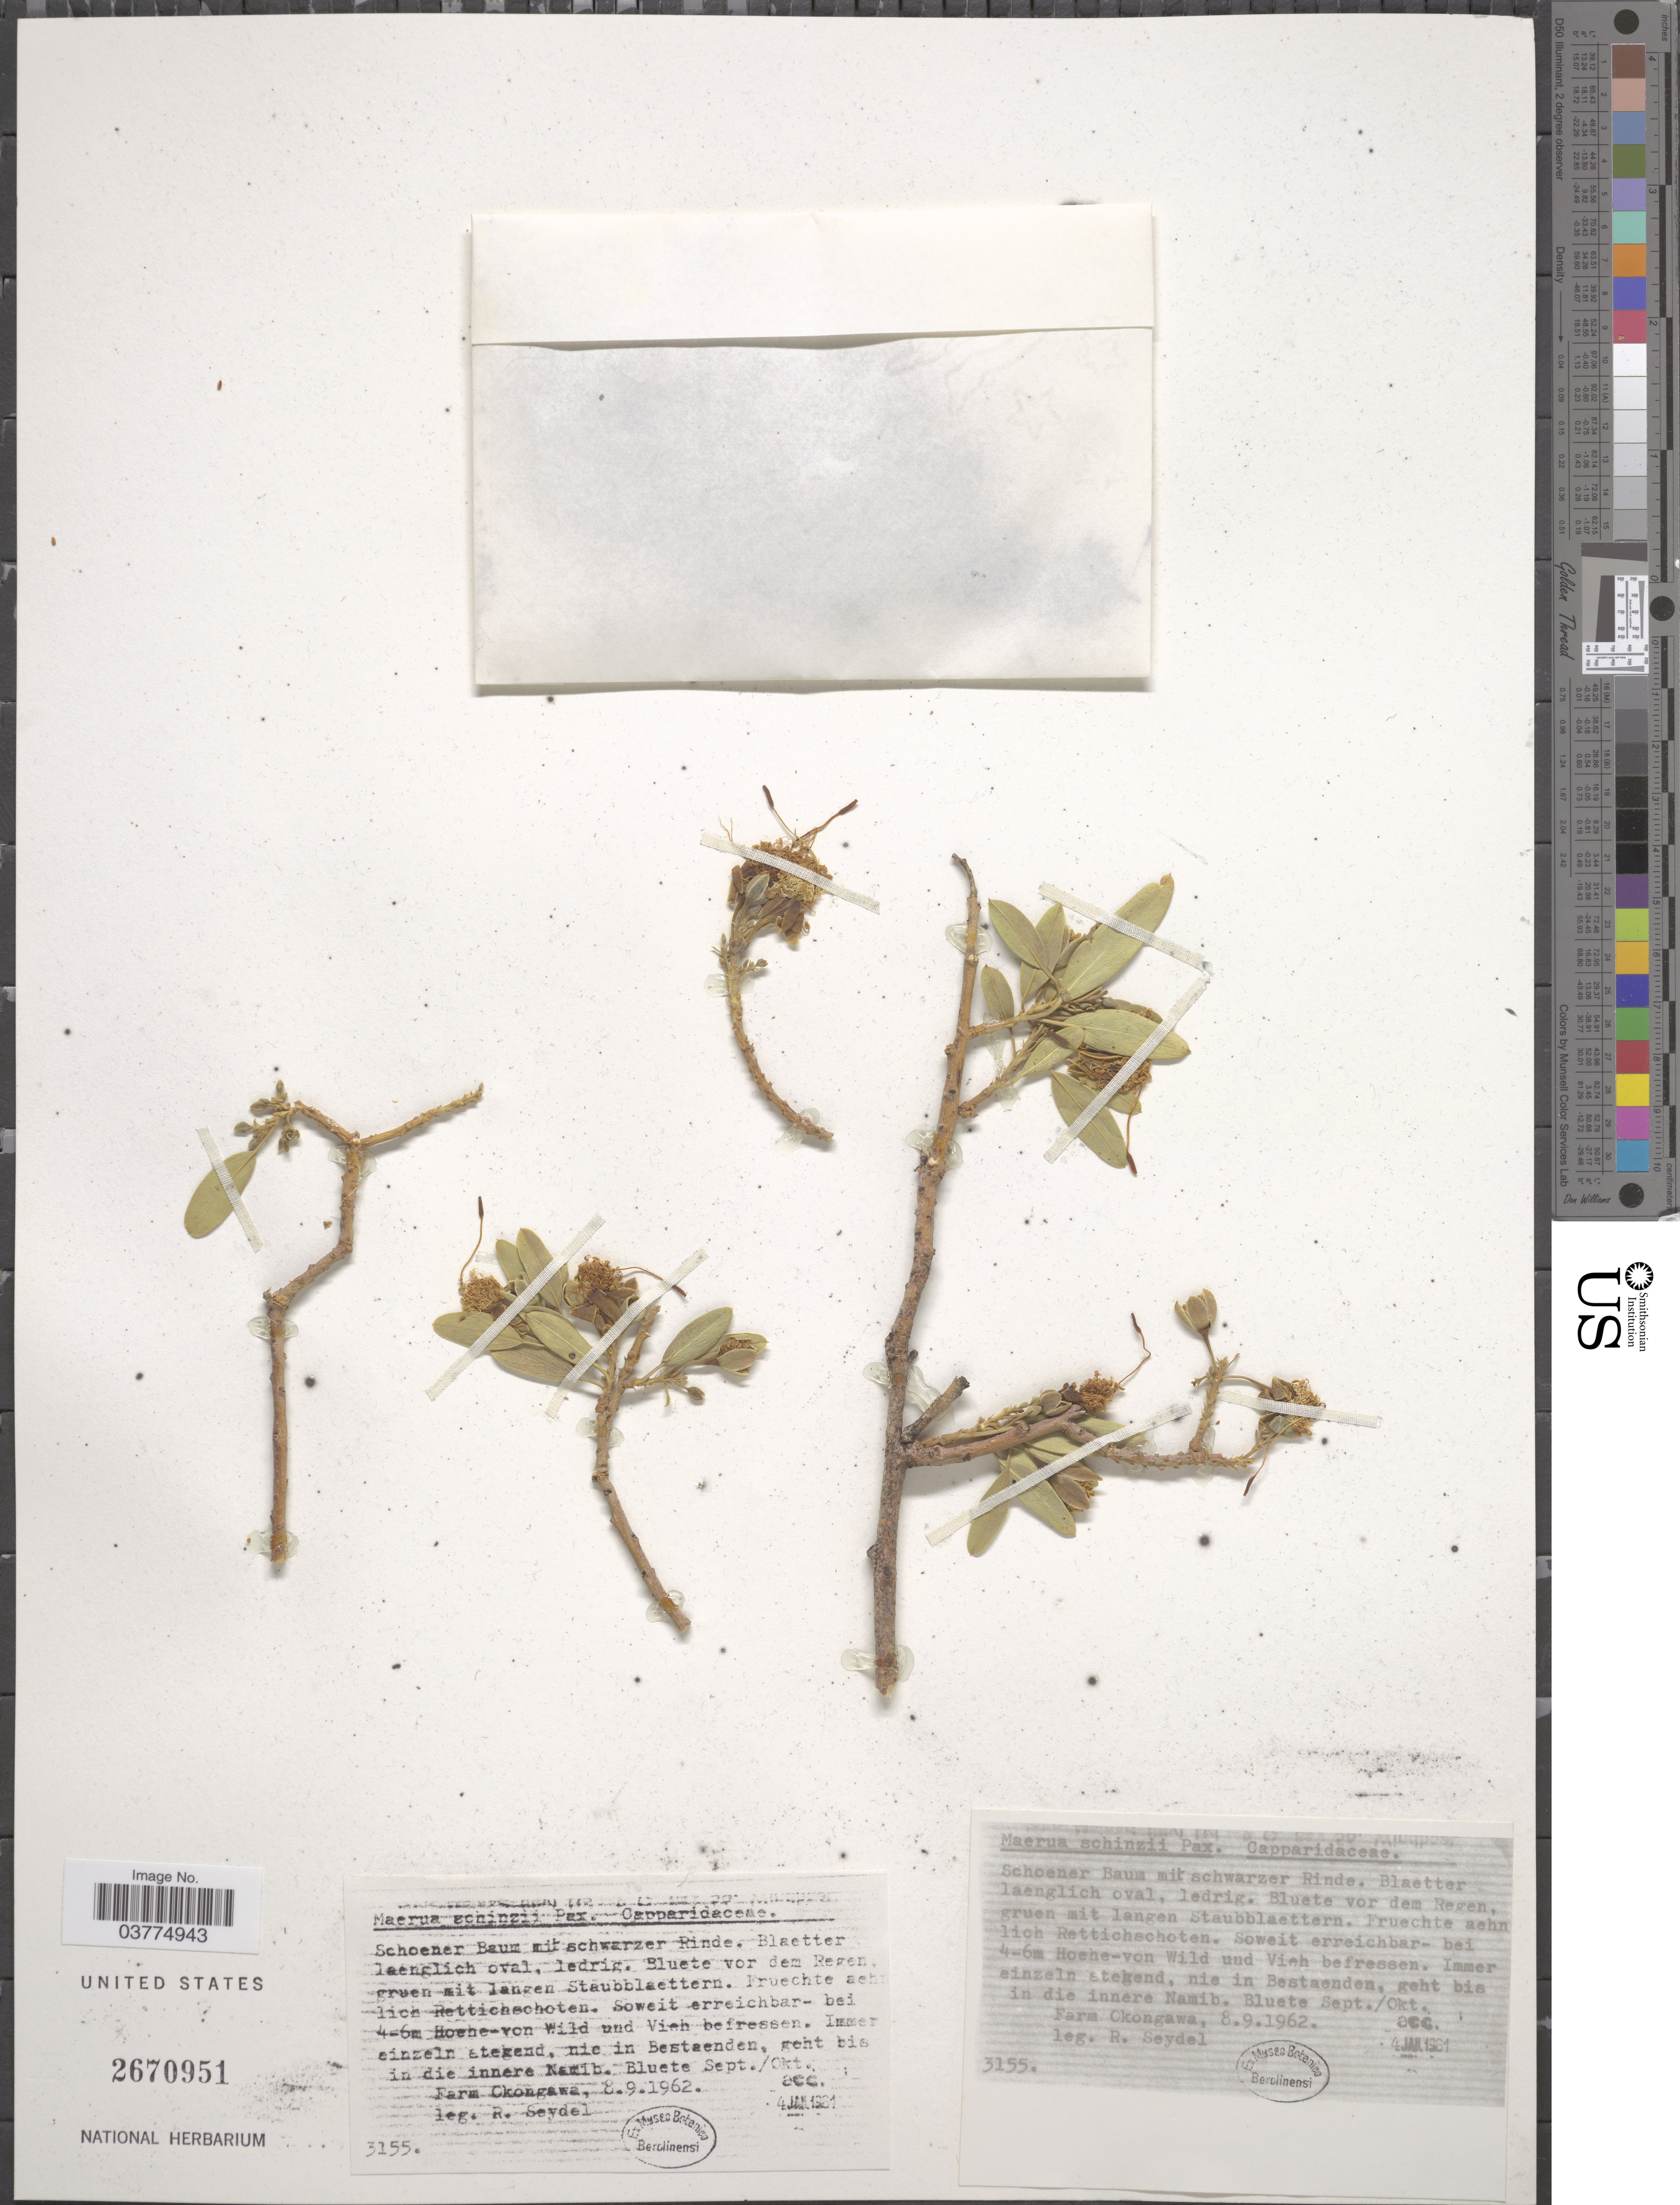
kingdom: Plantae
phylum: Tracheophyta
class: Magnoliopsida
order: Brassicales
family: Capparaceae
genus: Maerua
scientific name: Maerua schinzii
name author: Pax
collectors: R. Seydel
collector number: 3155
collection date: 1962-09-08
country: Namibia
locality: Farm Okongawa.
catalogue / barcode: US 2670951